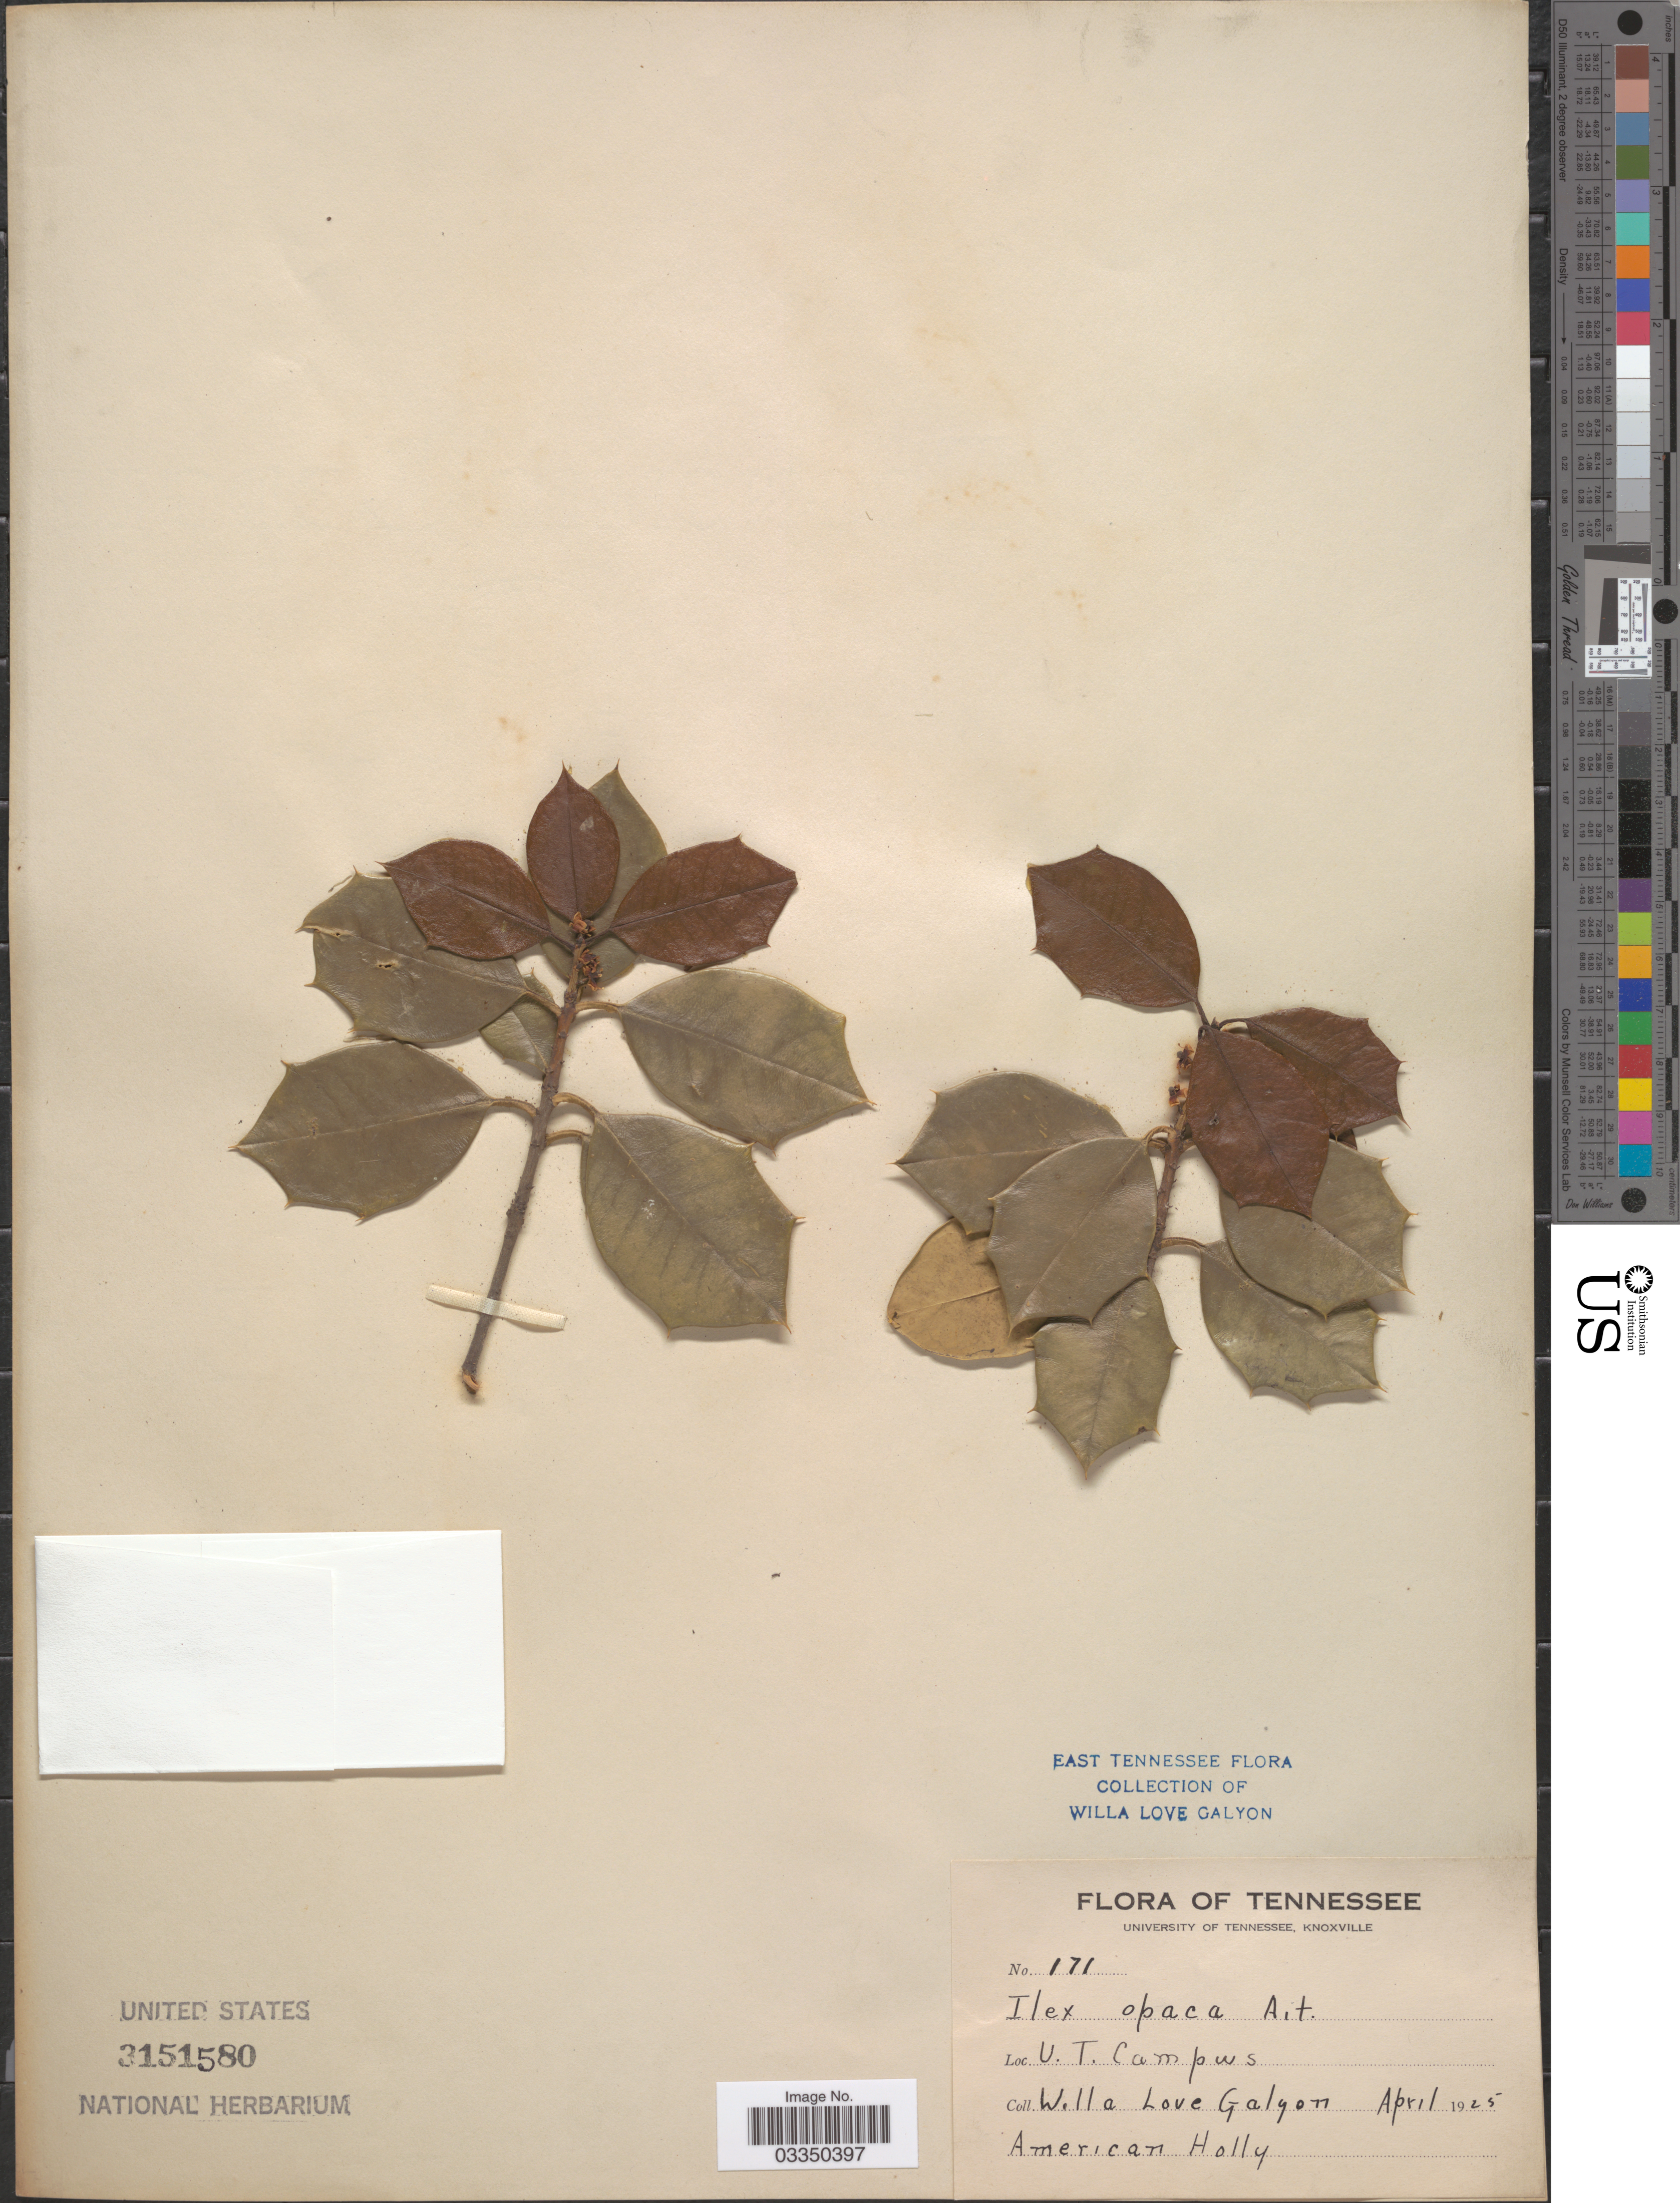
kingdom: Plantae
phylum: Tracheophyta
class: Magnoliopsida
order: Aquifoliales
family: Aquifoliaceae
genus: Ilex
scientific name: Ilex opaca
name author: Aiton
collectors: W. Galyon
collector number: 171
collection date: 1925-04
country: United States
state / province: Tennessee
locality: U. T. Campus.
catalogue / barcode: US 3151580